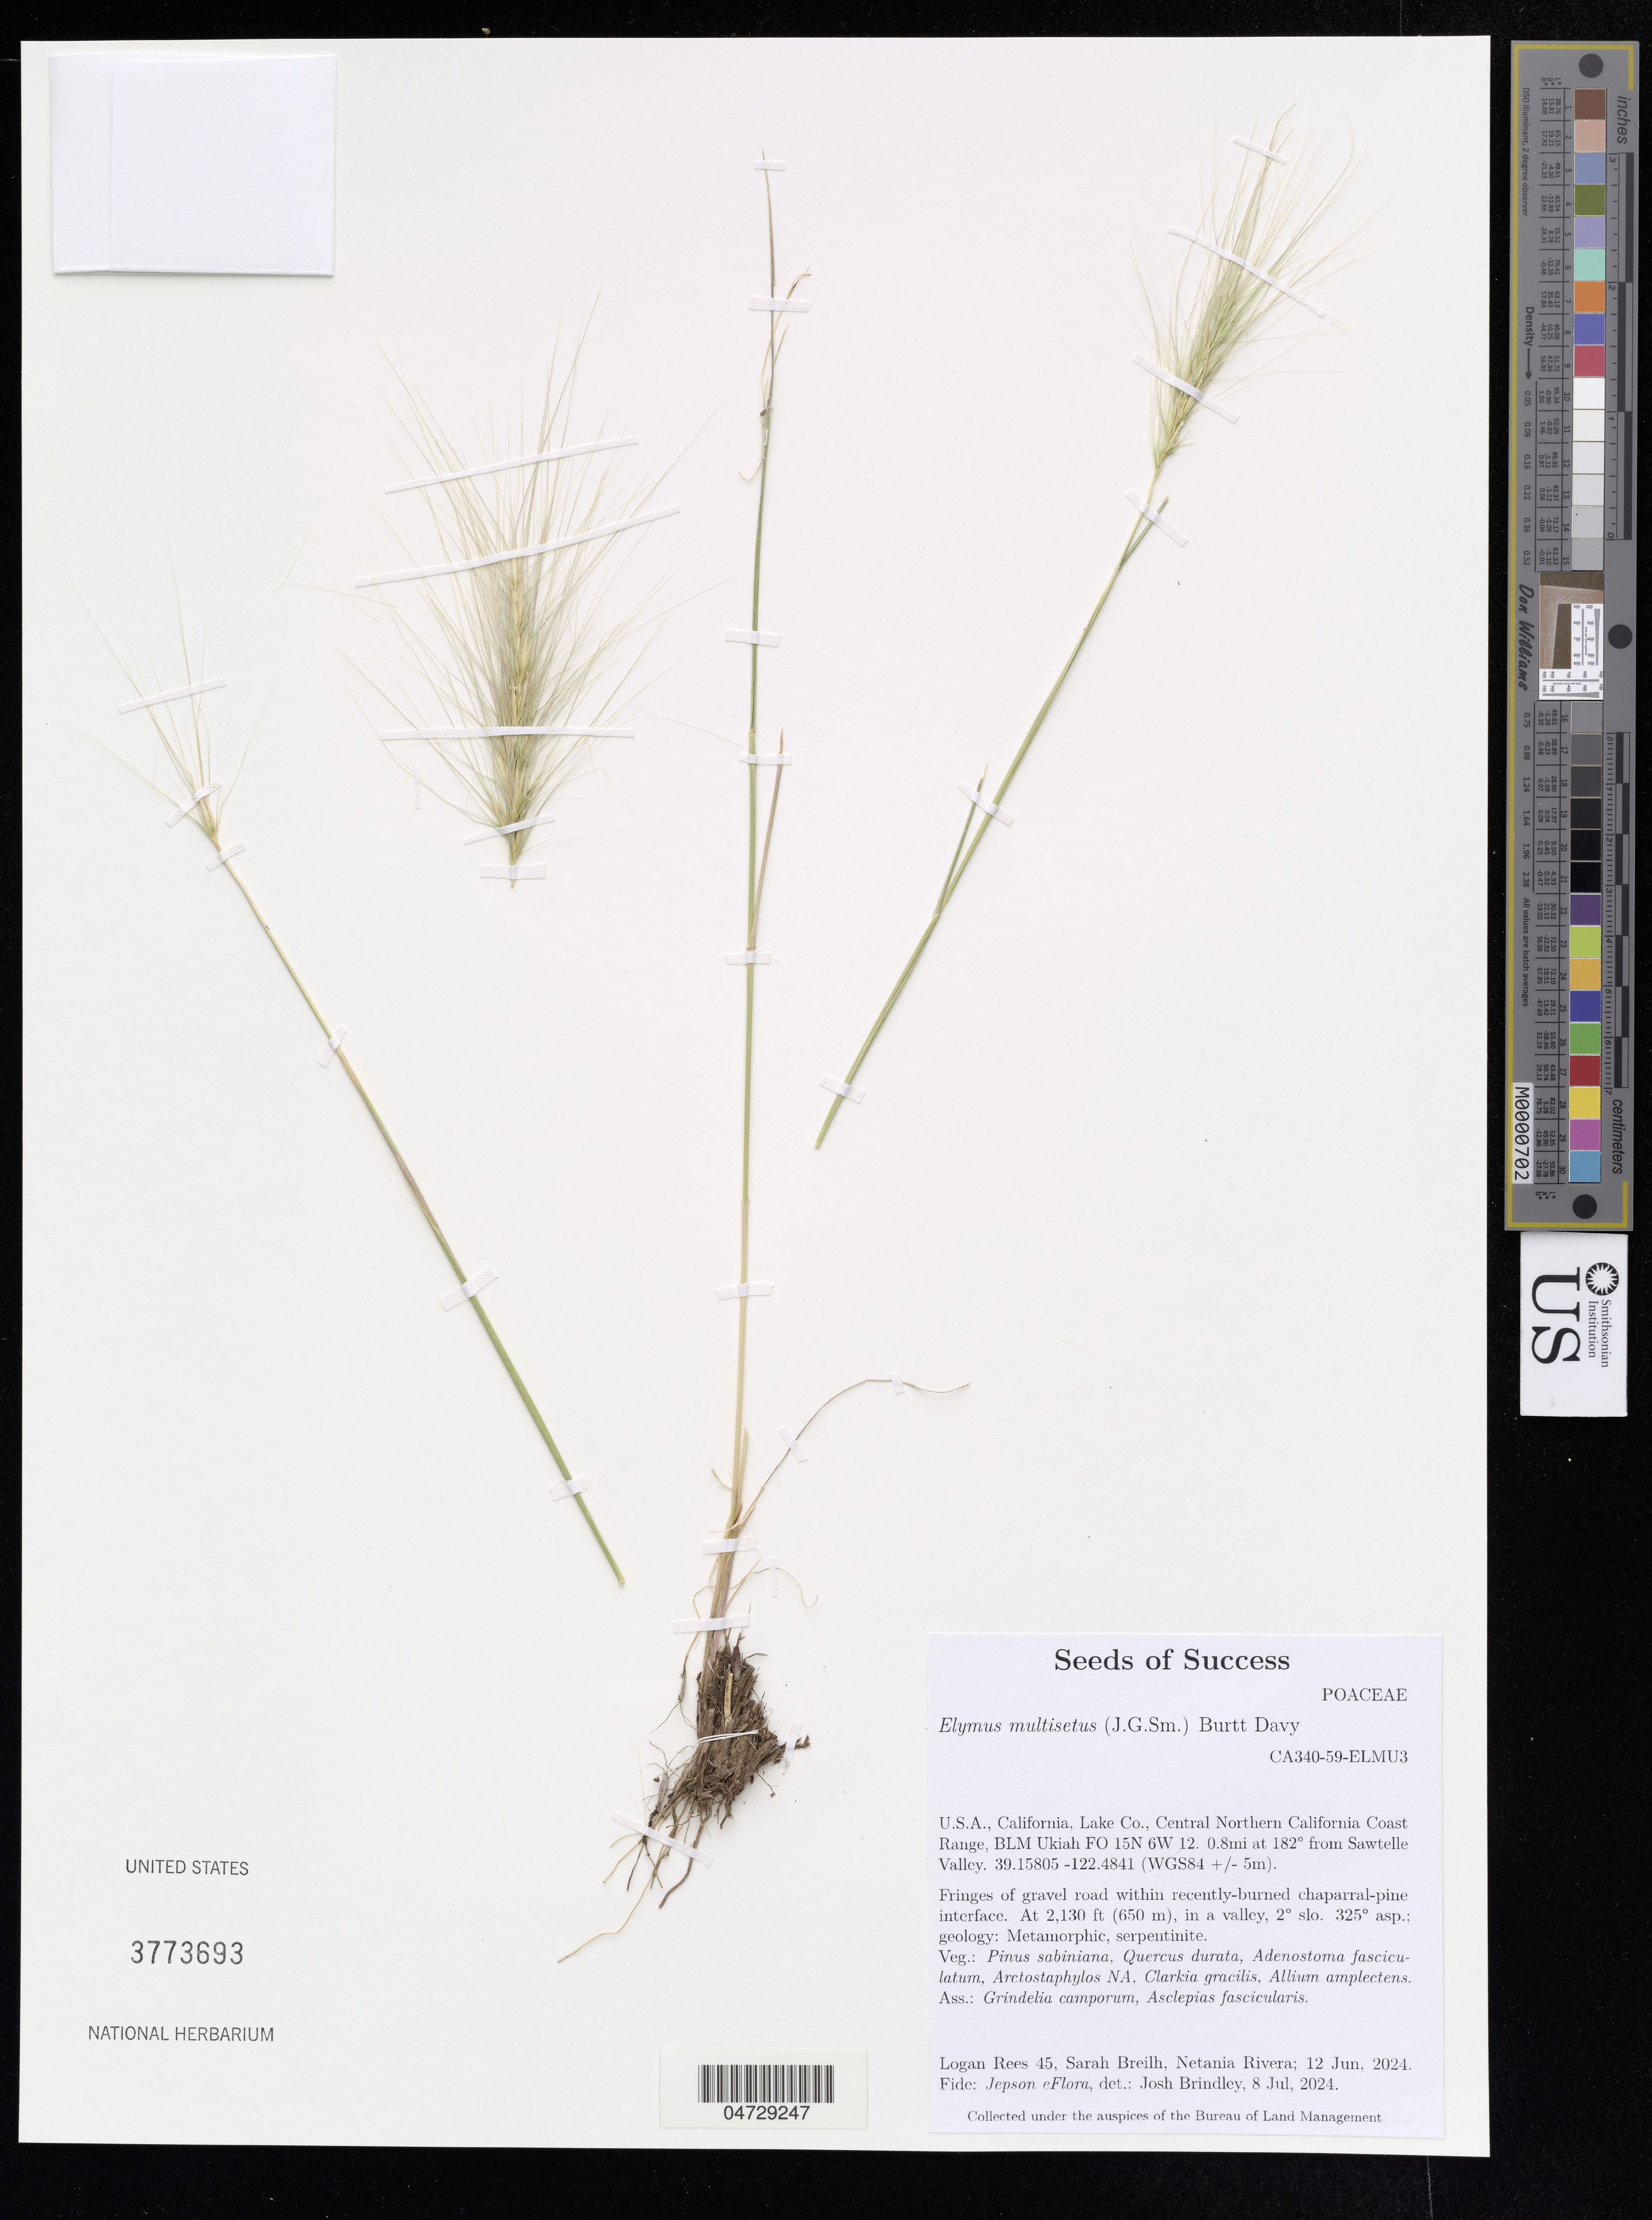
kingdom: Plantae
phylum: Tracheophyta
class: Liliopsida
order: Poales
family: Poaceae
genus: Elymus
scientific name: Elymus multisetus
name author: (J.G. Sm.) Burtt Davy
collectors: L. Rees, S. Breilh & N. Rivera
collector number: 45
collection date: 2024-06-12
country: United States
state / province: California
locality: Lake Co., Central Northern California Coast Range, BLM Ukiah FO 15N 6W 12. 0.8mi at 182° from Sawtelle Valley. (WGS84 +/- 5m).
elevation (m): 650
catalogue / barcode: US 3773693